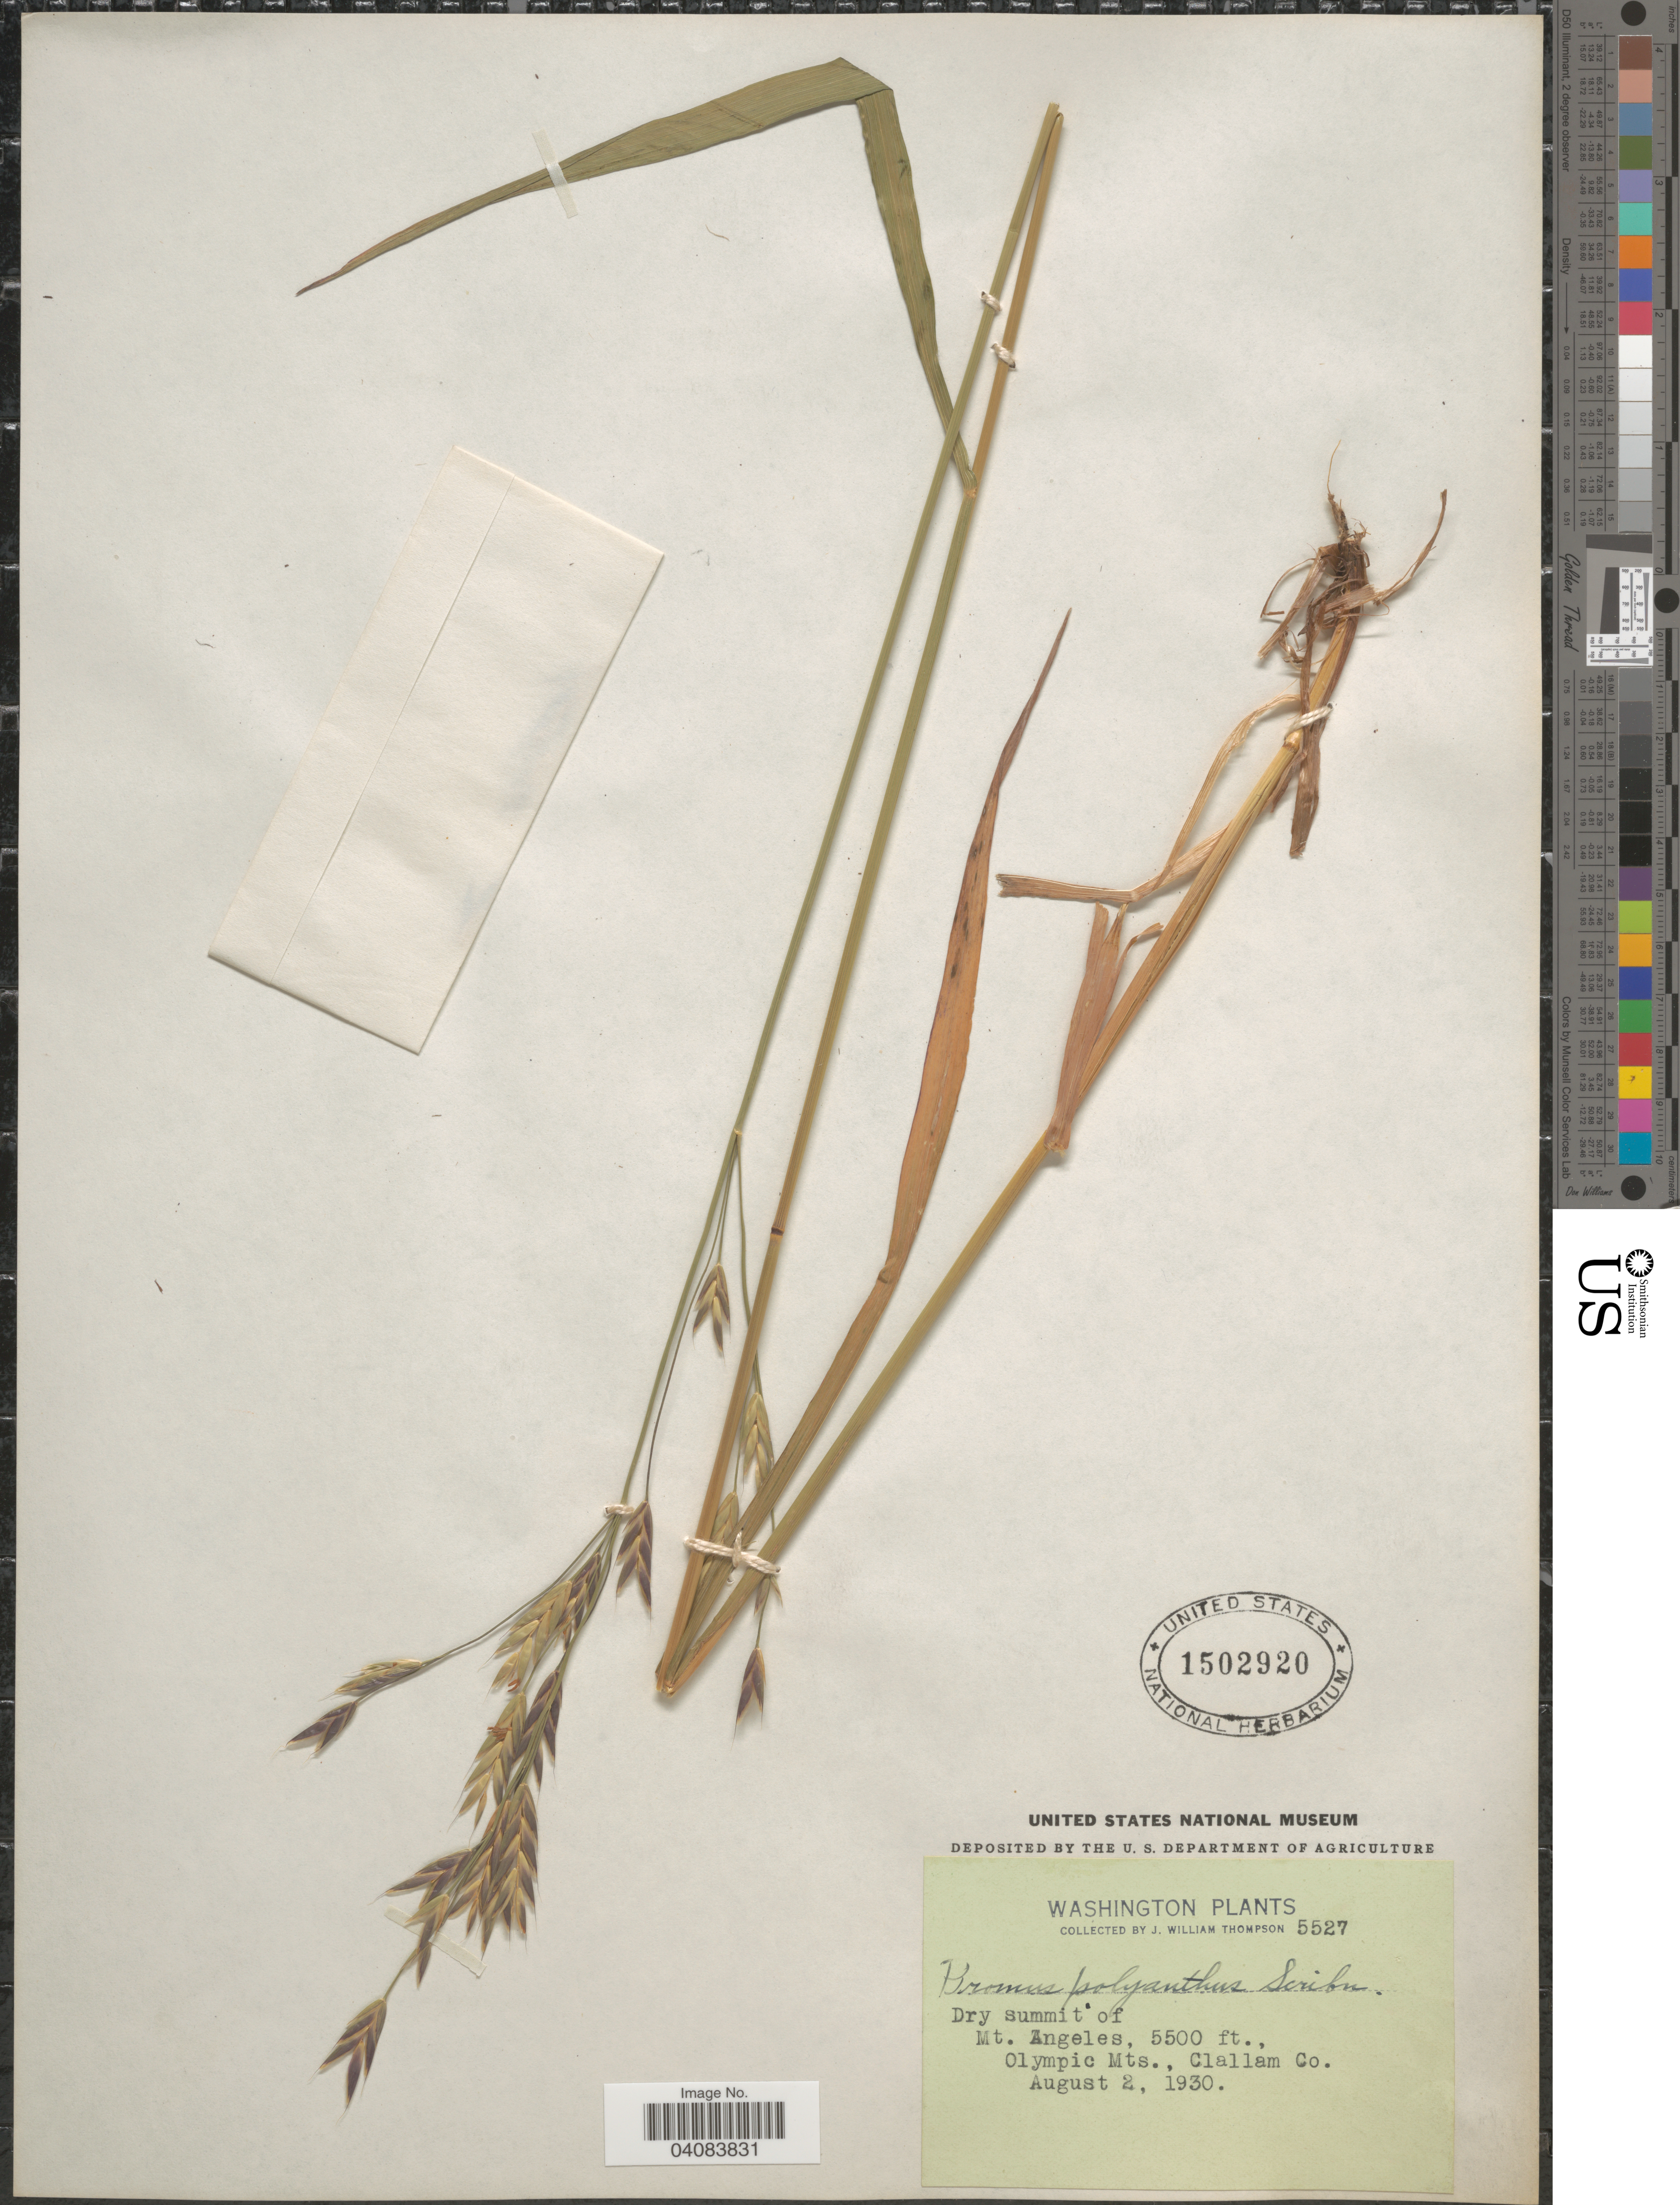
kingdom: Plantae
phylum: Tracheophyta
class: Liliopsida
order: Poales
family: Poaceae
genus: Bromus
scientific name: Bromus polyanthus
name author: Scribn. ex Shear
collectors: J. W. Thompson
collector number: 5527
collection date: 1930-08-02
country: United States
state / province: Washington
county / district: Clallam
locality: Dry summit of Mt. Angeles, Olympic Mts., Clallam Co.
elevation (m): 1676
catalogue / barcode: US 1502920